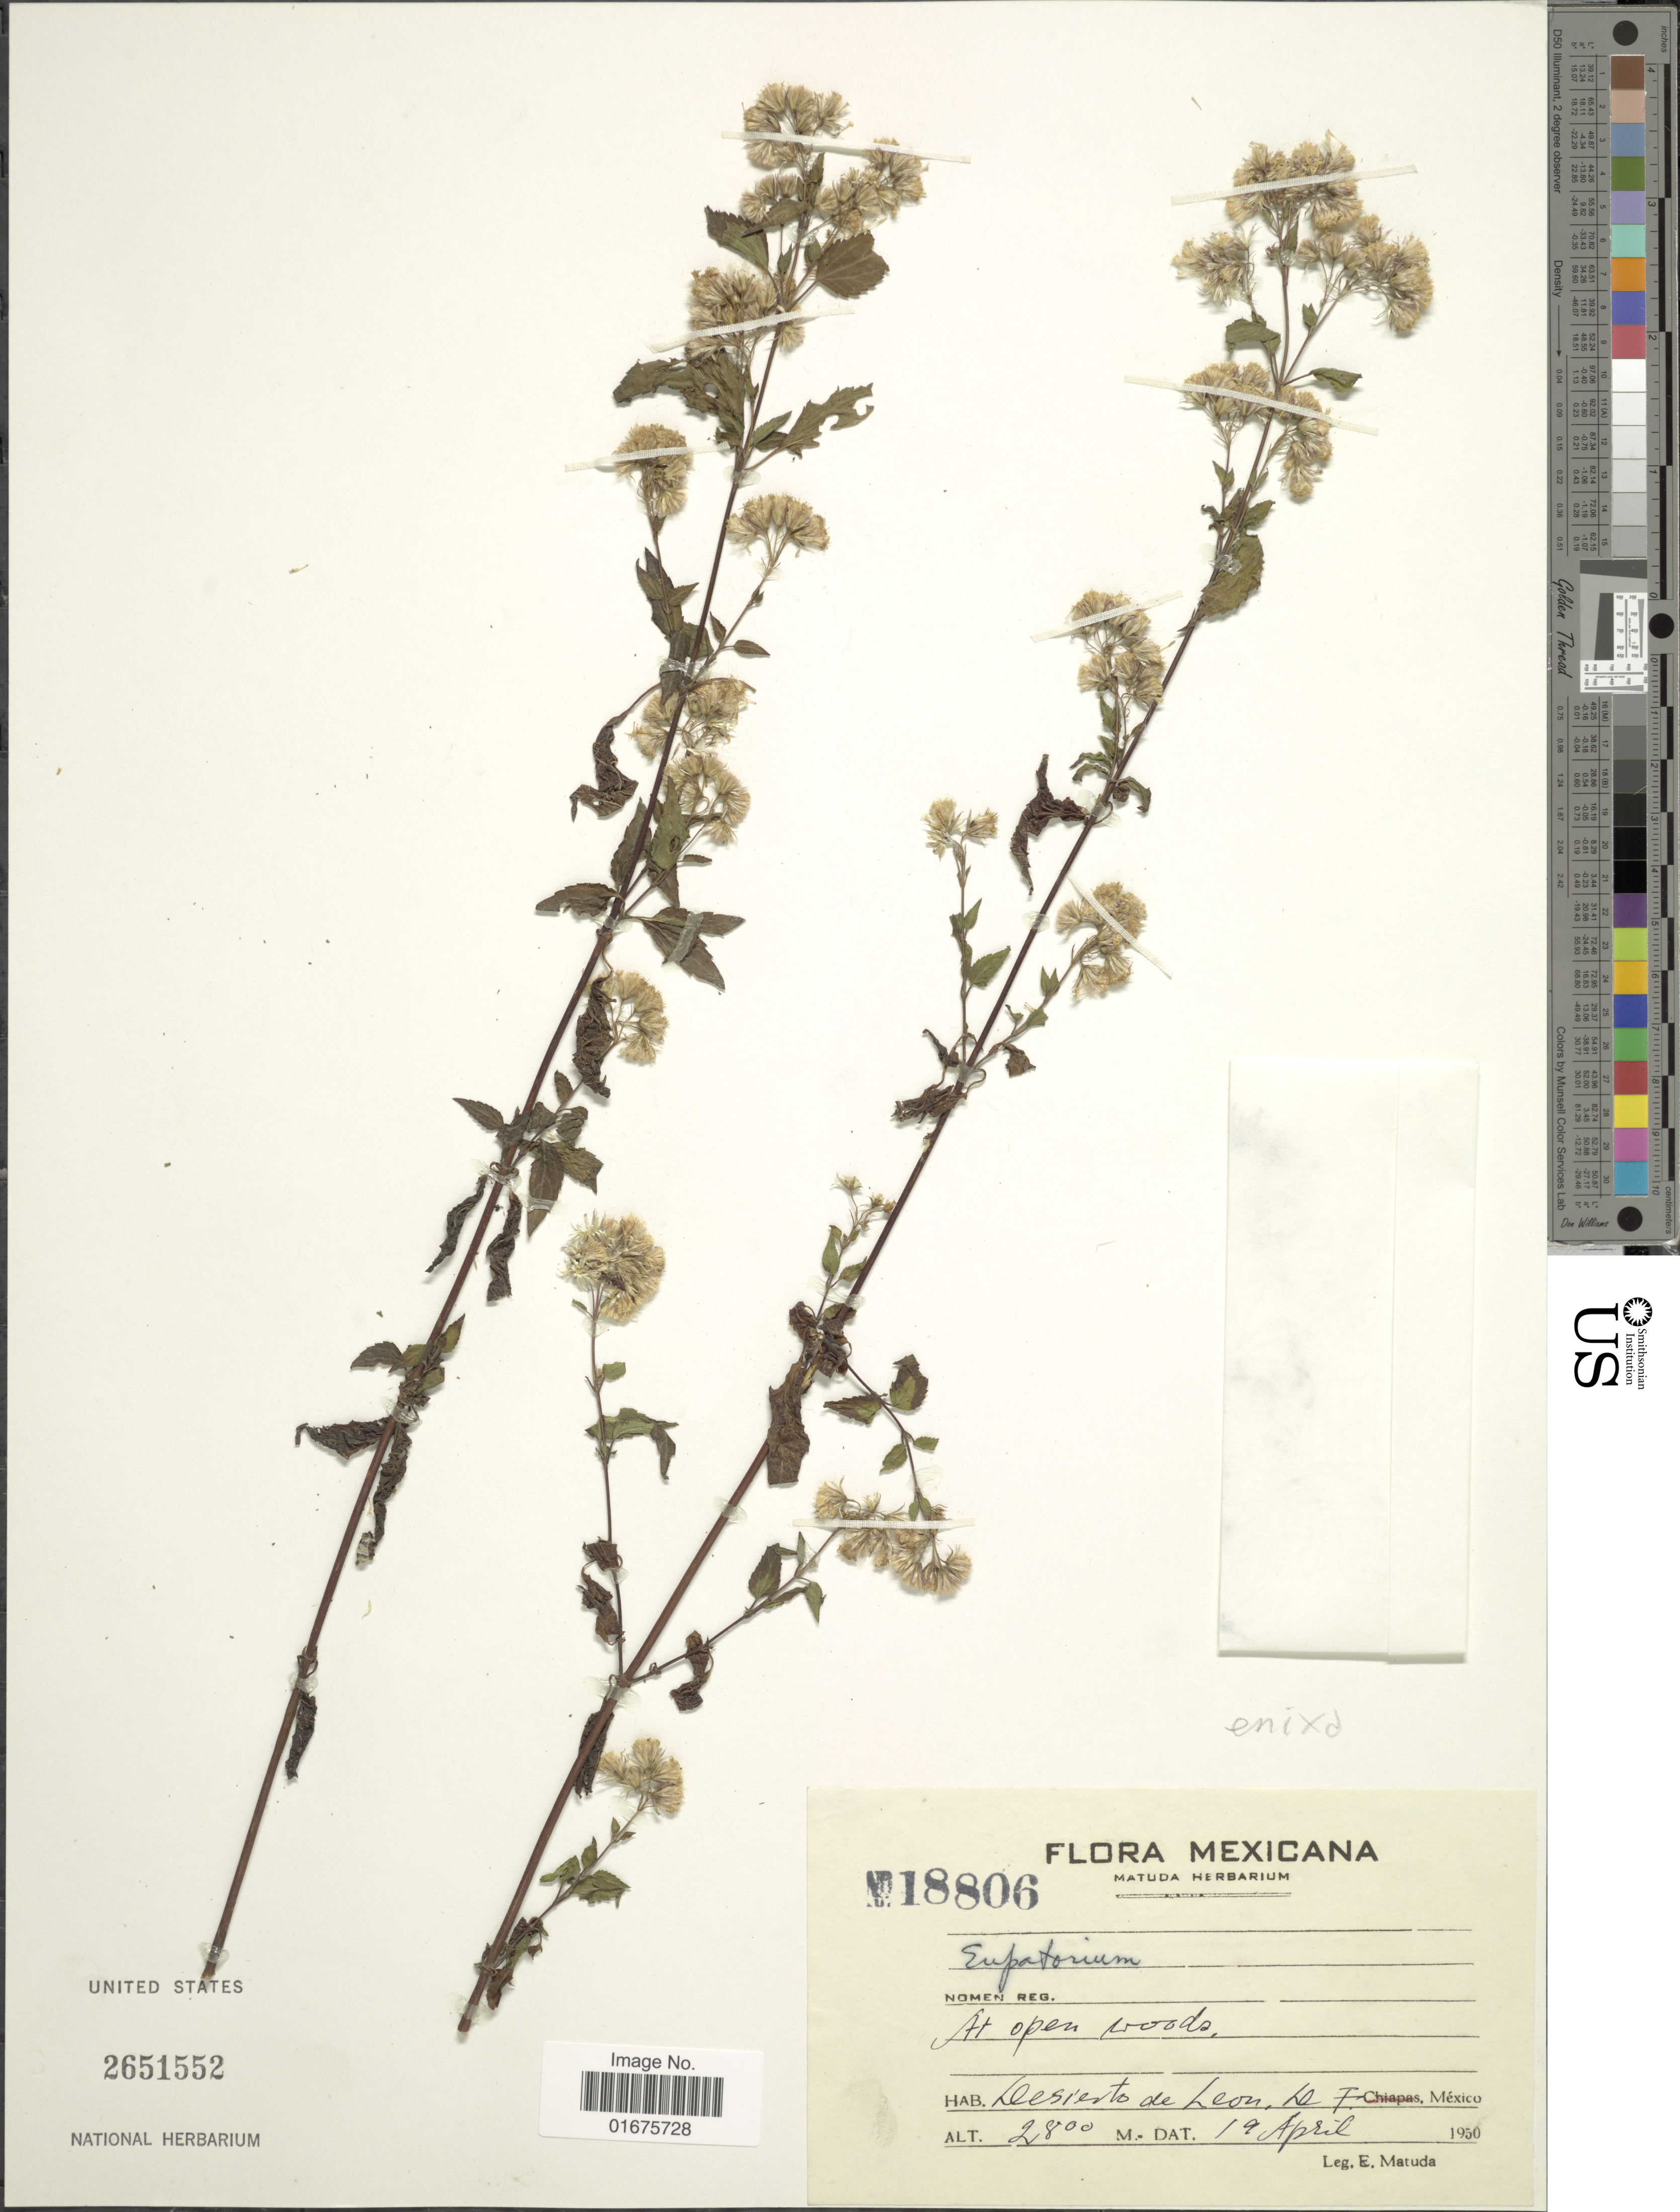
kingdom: Plantae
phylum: Tracheophyta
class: Magnoliopsida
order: Asterales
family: Asteraceae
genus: Ageratina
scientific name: Ageratina enixa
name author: (B.L. Rob.) R.M. King & H. Rob.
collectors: E. Matuda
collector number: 18806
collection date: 1950-04-19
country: Mexico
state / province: Distrito Federal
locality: Desierto de Leon.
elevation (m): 2800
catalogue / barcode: US 2651552